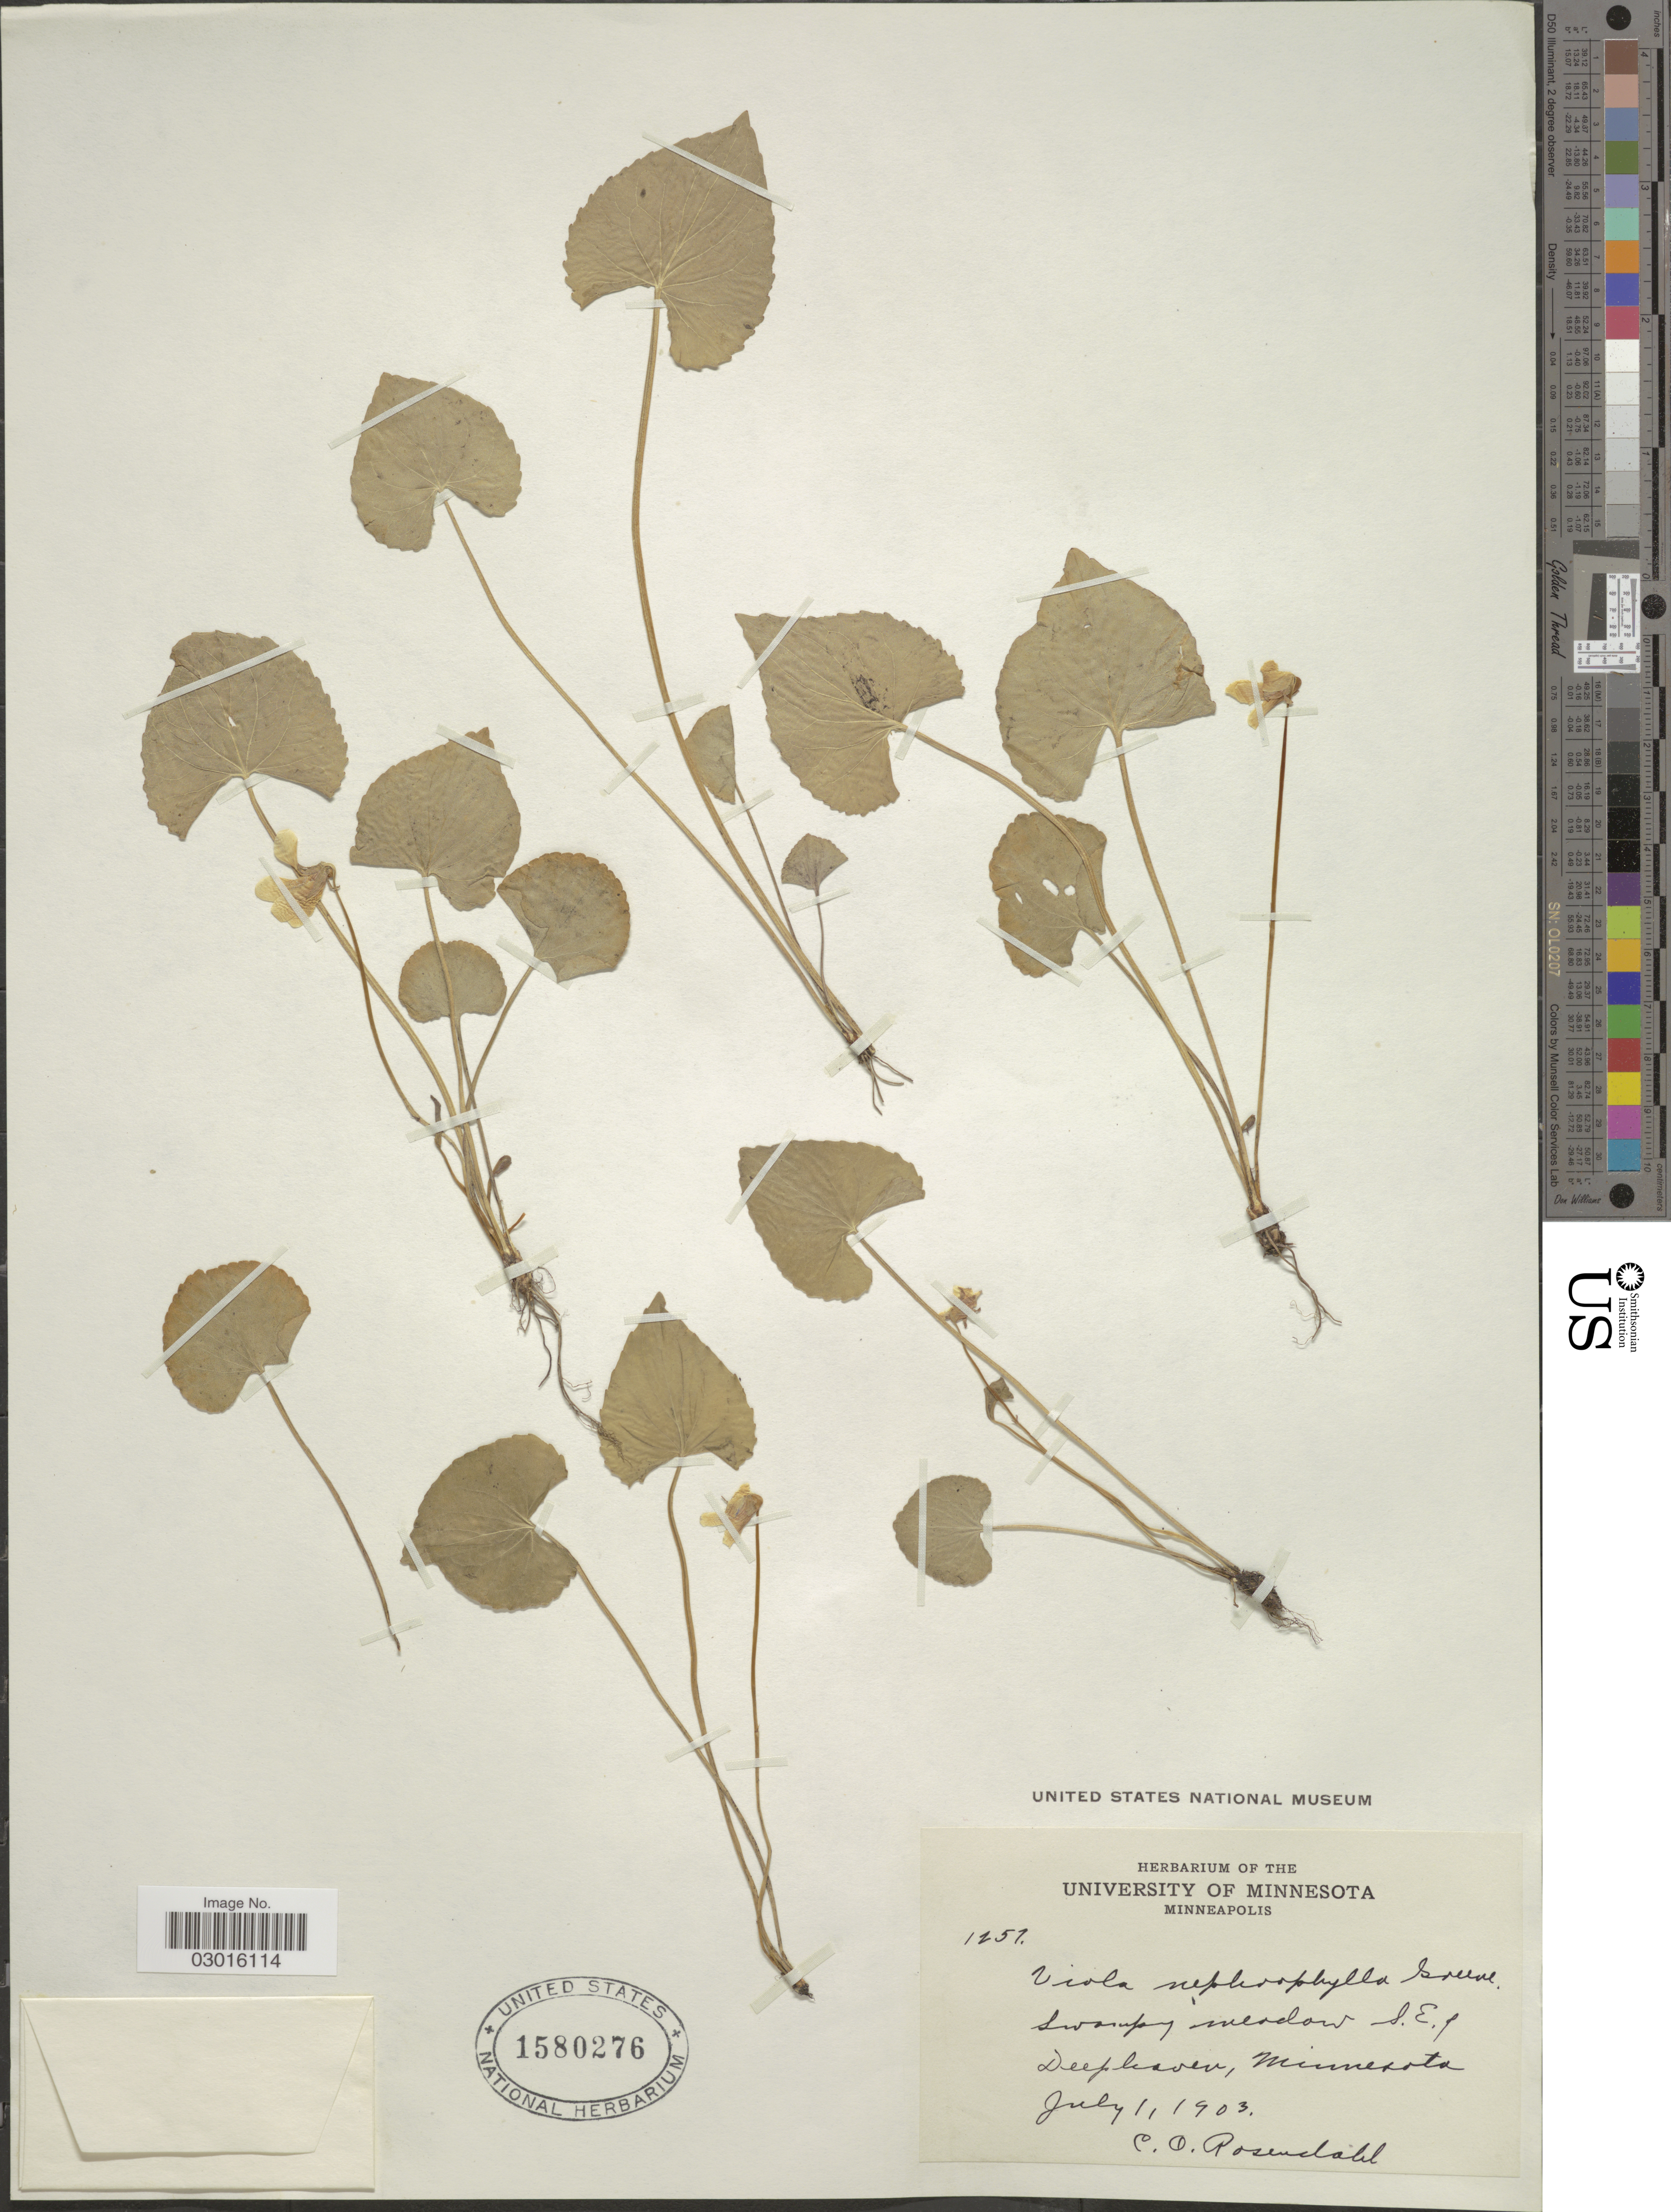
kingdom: Plantae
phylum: Tracheophyta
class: Magnoliopsida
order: Malpighiales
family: Violaceae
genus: Viola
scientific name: Viola nephrophylla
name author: Greene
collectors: C. O. Rosendahl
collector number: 1257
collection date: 1903-07-01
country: United States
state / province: Minnesota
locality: Swampy meadow S.E. of Deephaven.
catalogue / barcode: US 1580276